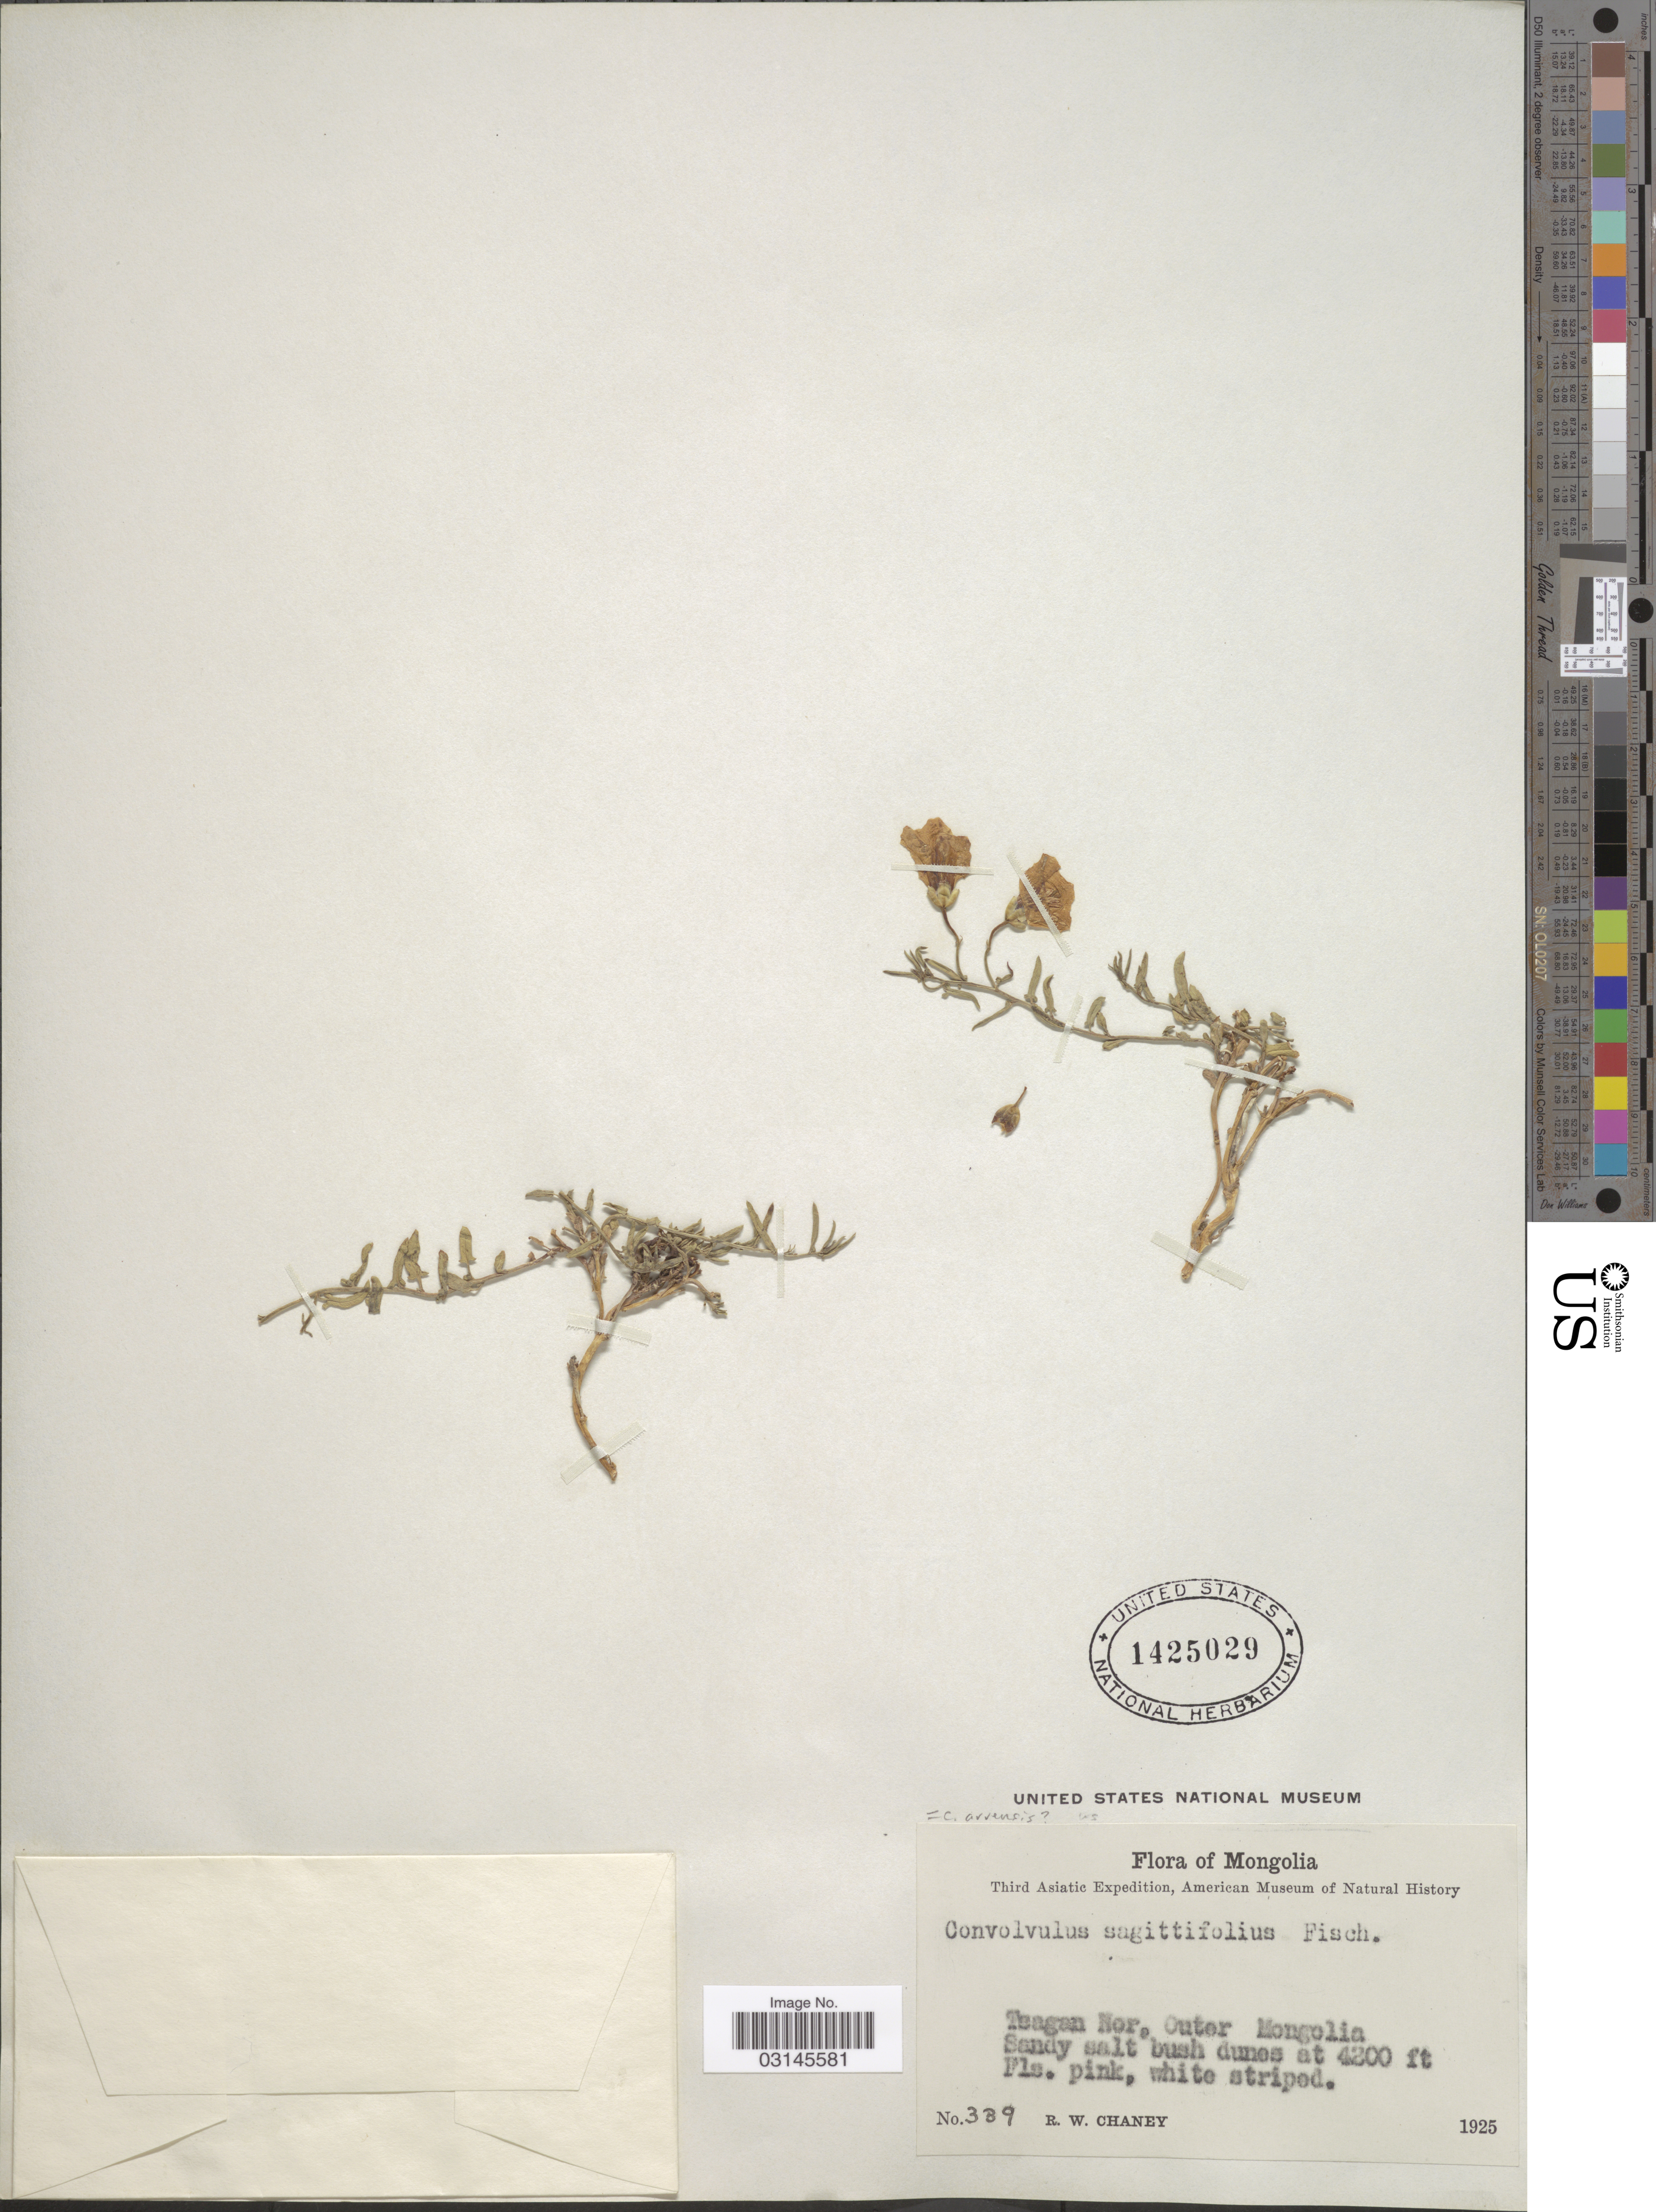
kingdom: Plantae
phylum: Tracheophyta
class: Magnoliopsida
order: Solanales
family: Convolvulaceae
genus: Convolvulus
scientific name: Convolvulus arvensis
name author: L.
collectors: R. Chaney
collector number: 339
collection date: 1925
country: Mongolia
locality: Teagan Nor, Outer Mongolia.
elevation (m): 1280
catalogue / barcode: US 1425029